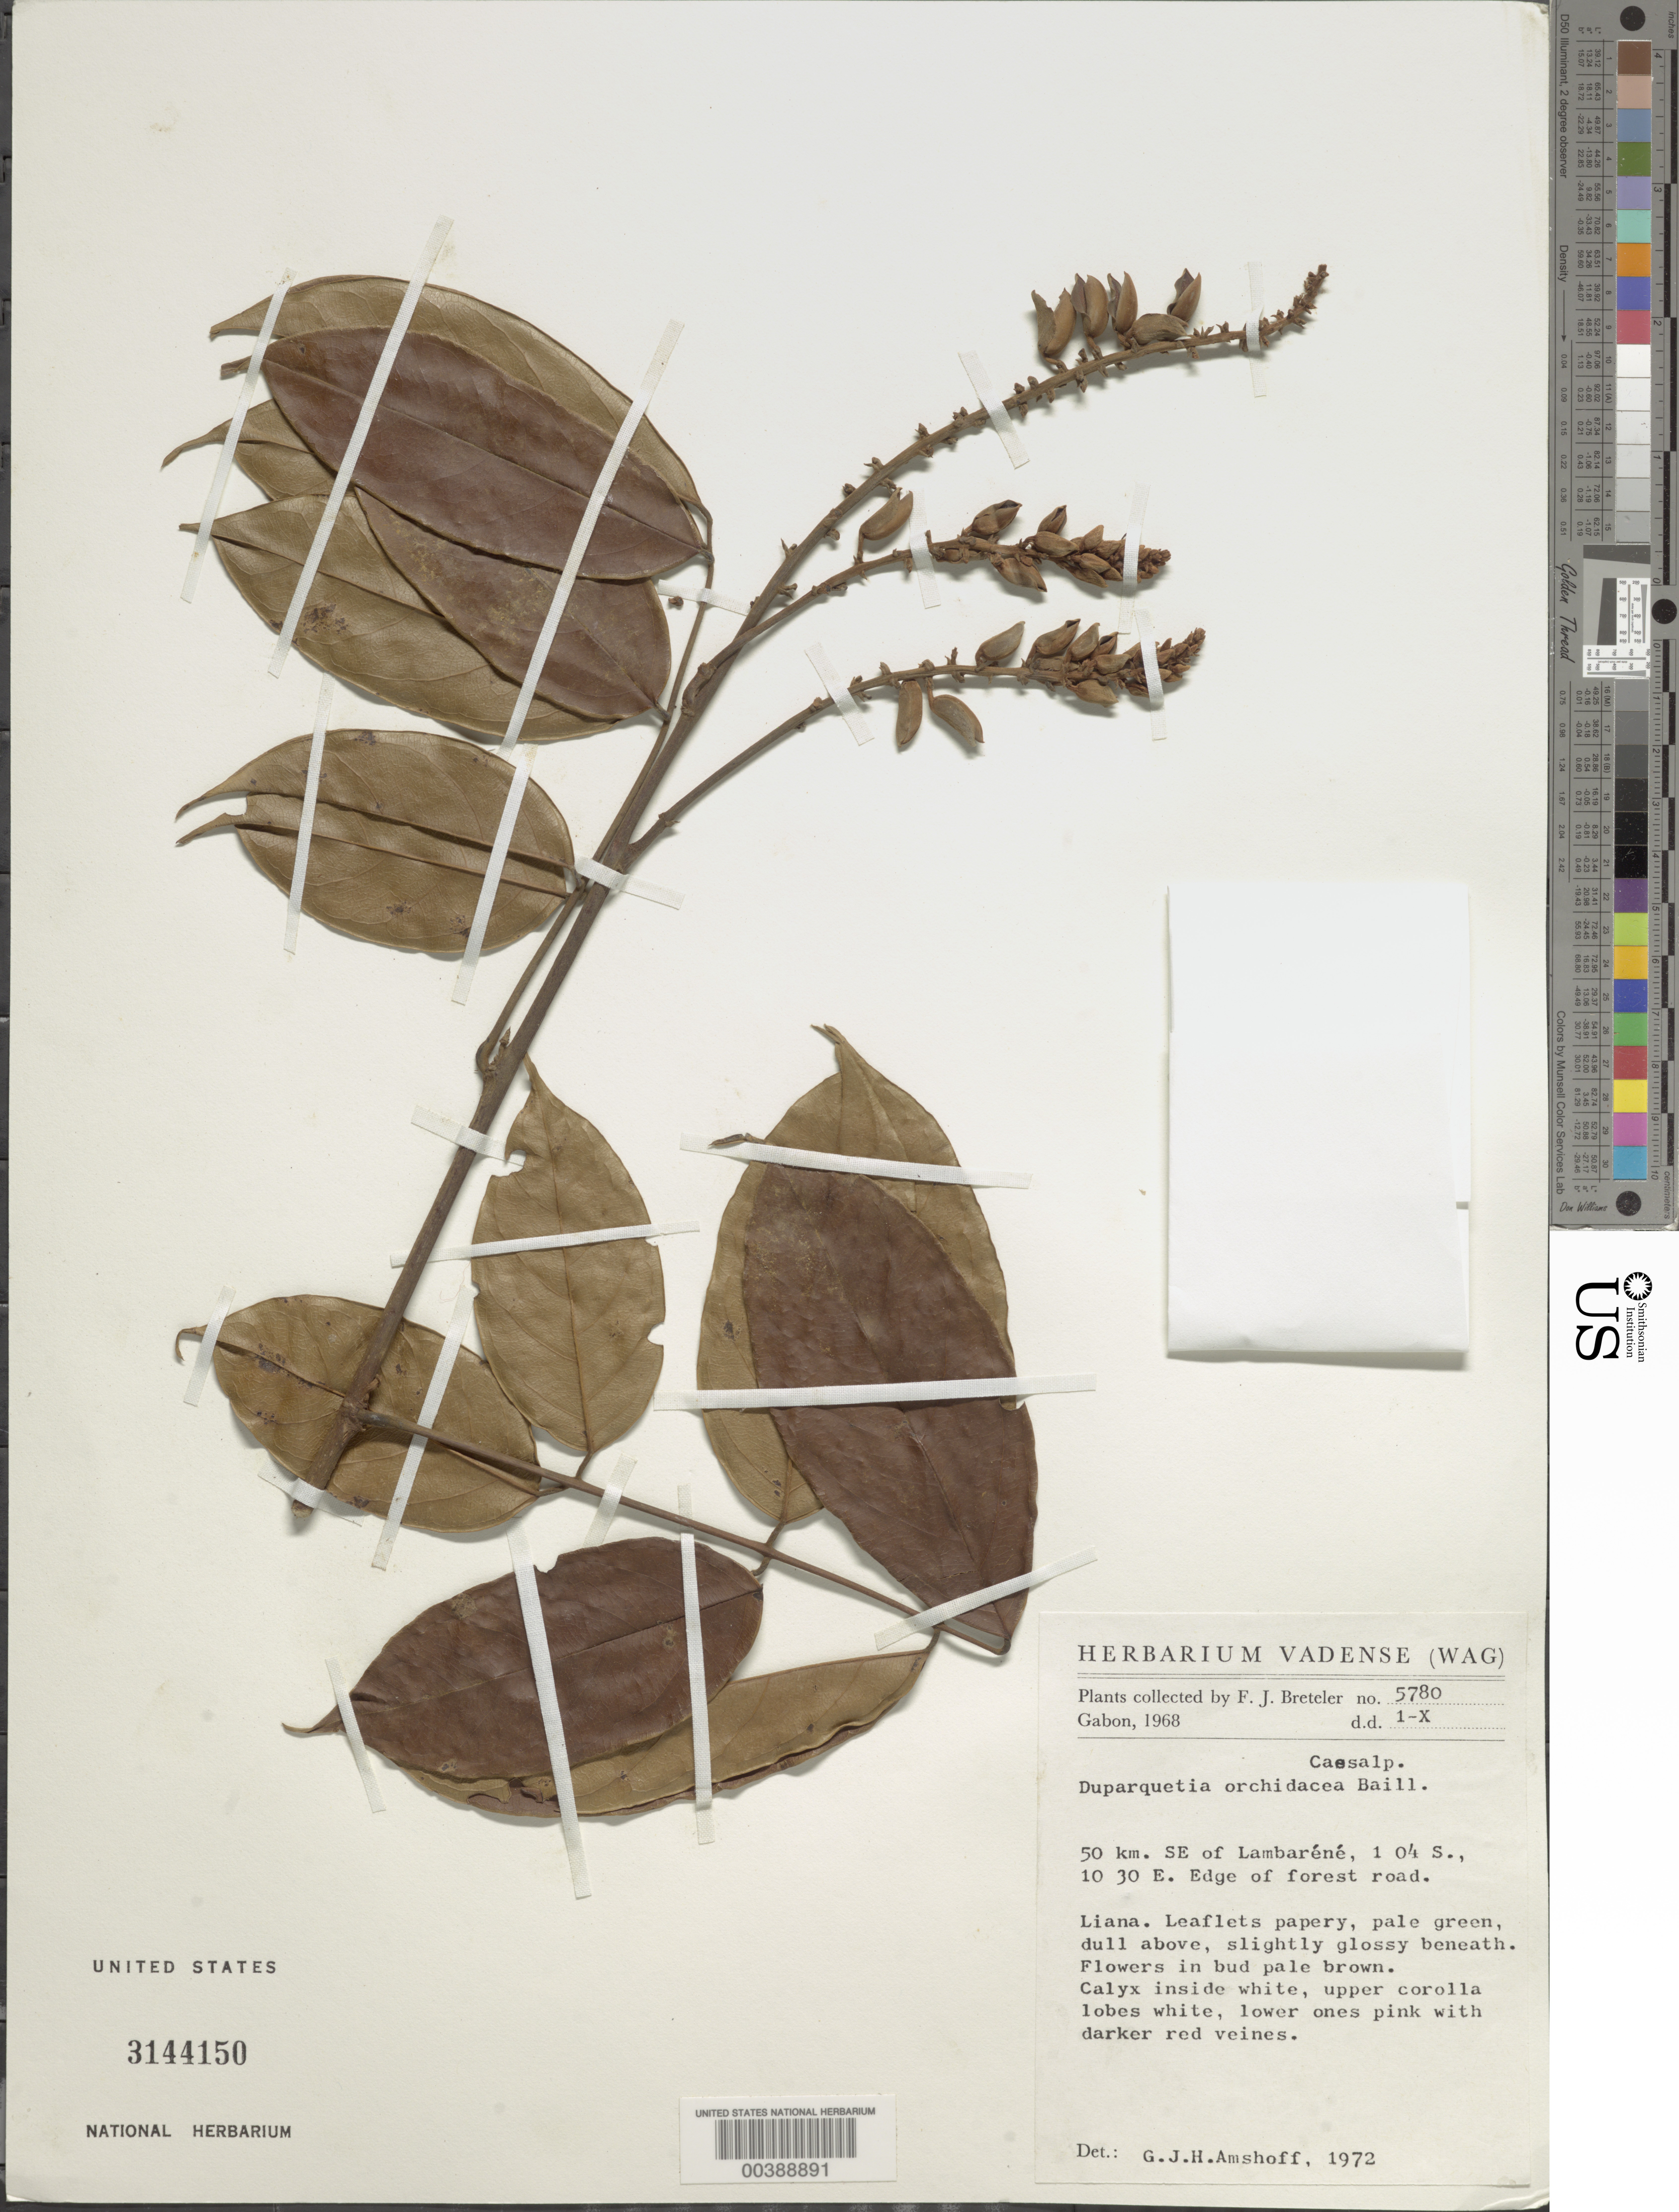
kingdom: Plantae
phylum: Tracheophyta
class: Magnoliopsida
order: Fabales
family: Fabaceae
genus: Duparquetia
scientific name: Duparquetia orchidacea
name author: Baill.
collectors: F. J. Breteler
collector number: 5780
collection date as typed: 01 Oct 1968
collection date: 1968-10-01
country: Gabon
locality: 50 km SE of Lambarene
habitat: Liana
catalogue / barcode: US 3144150